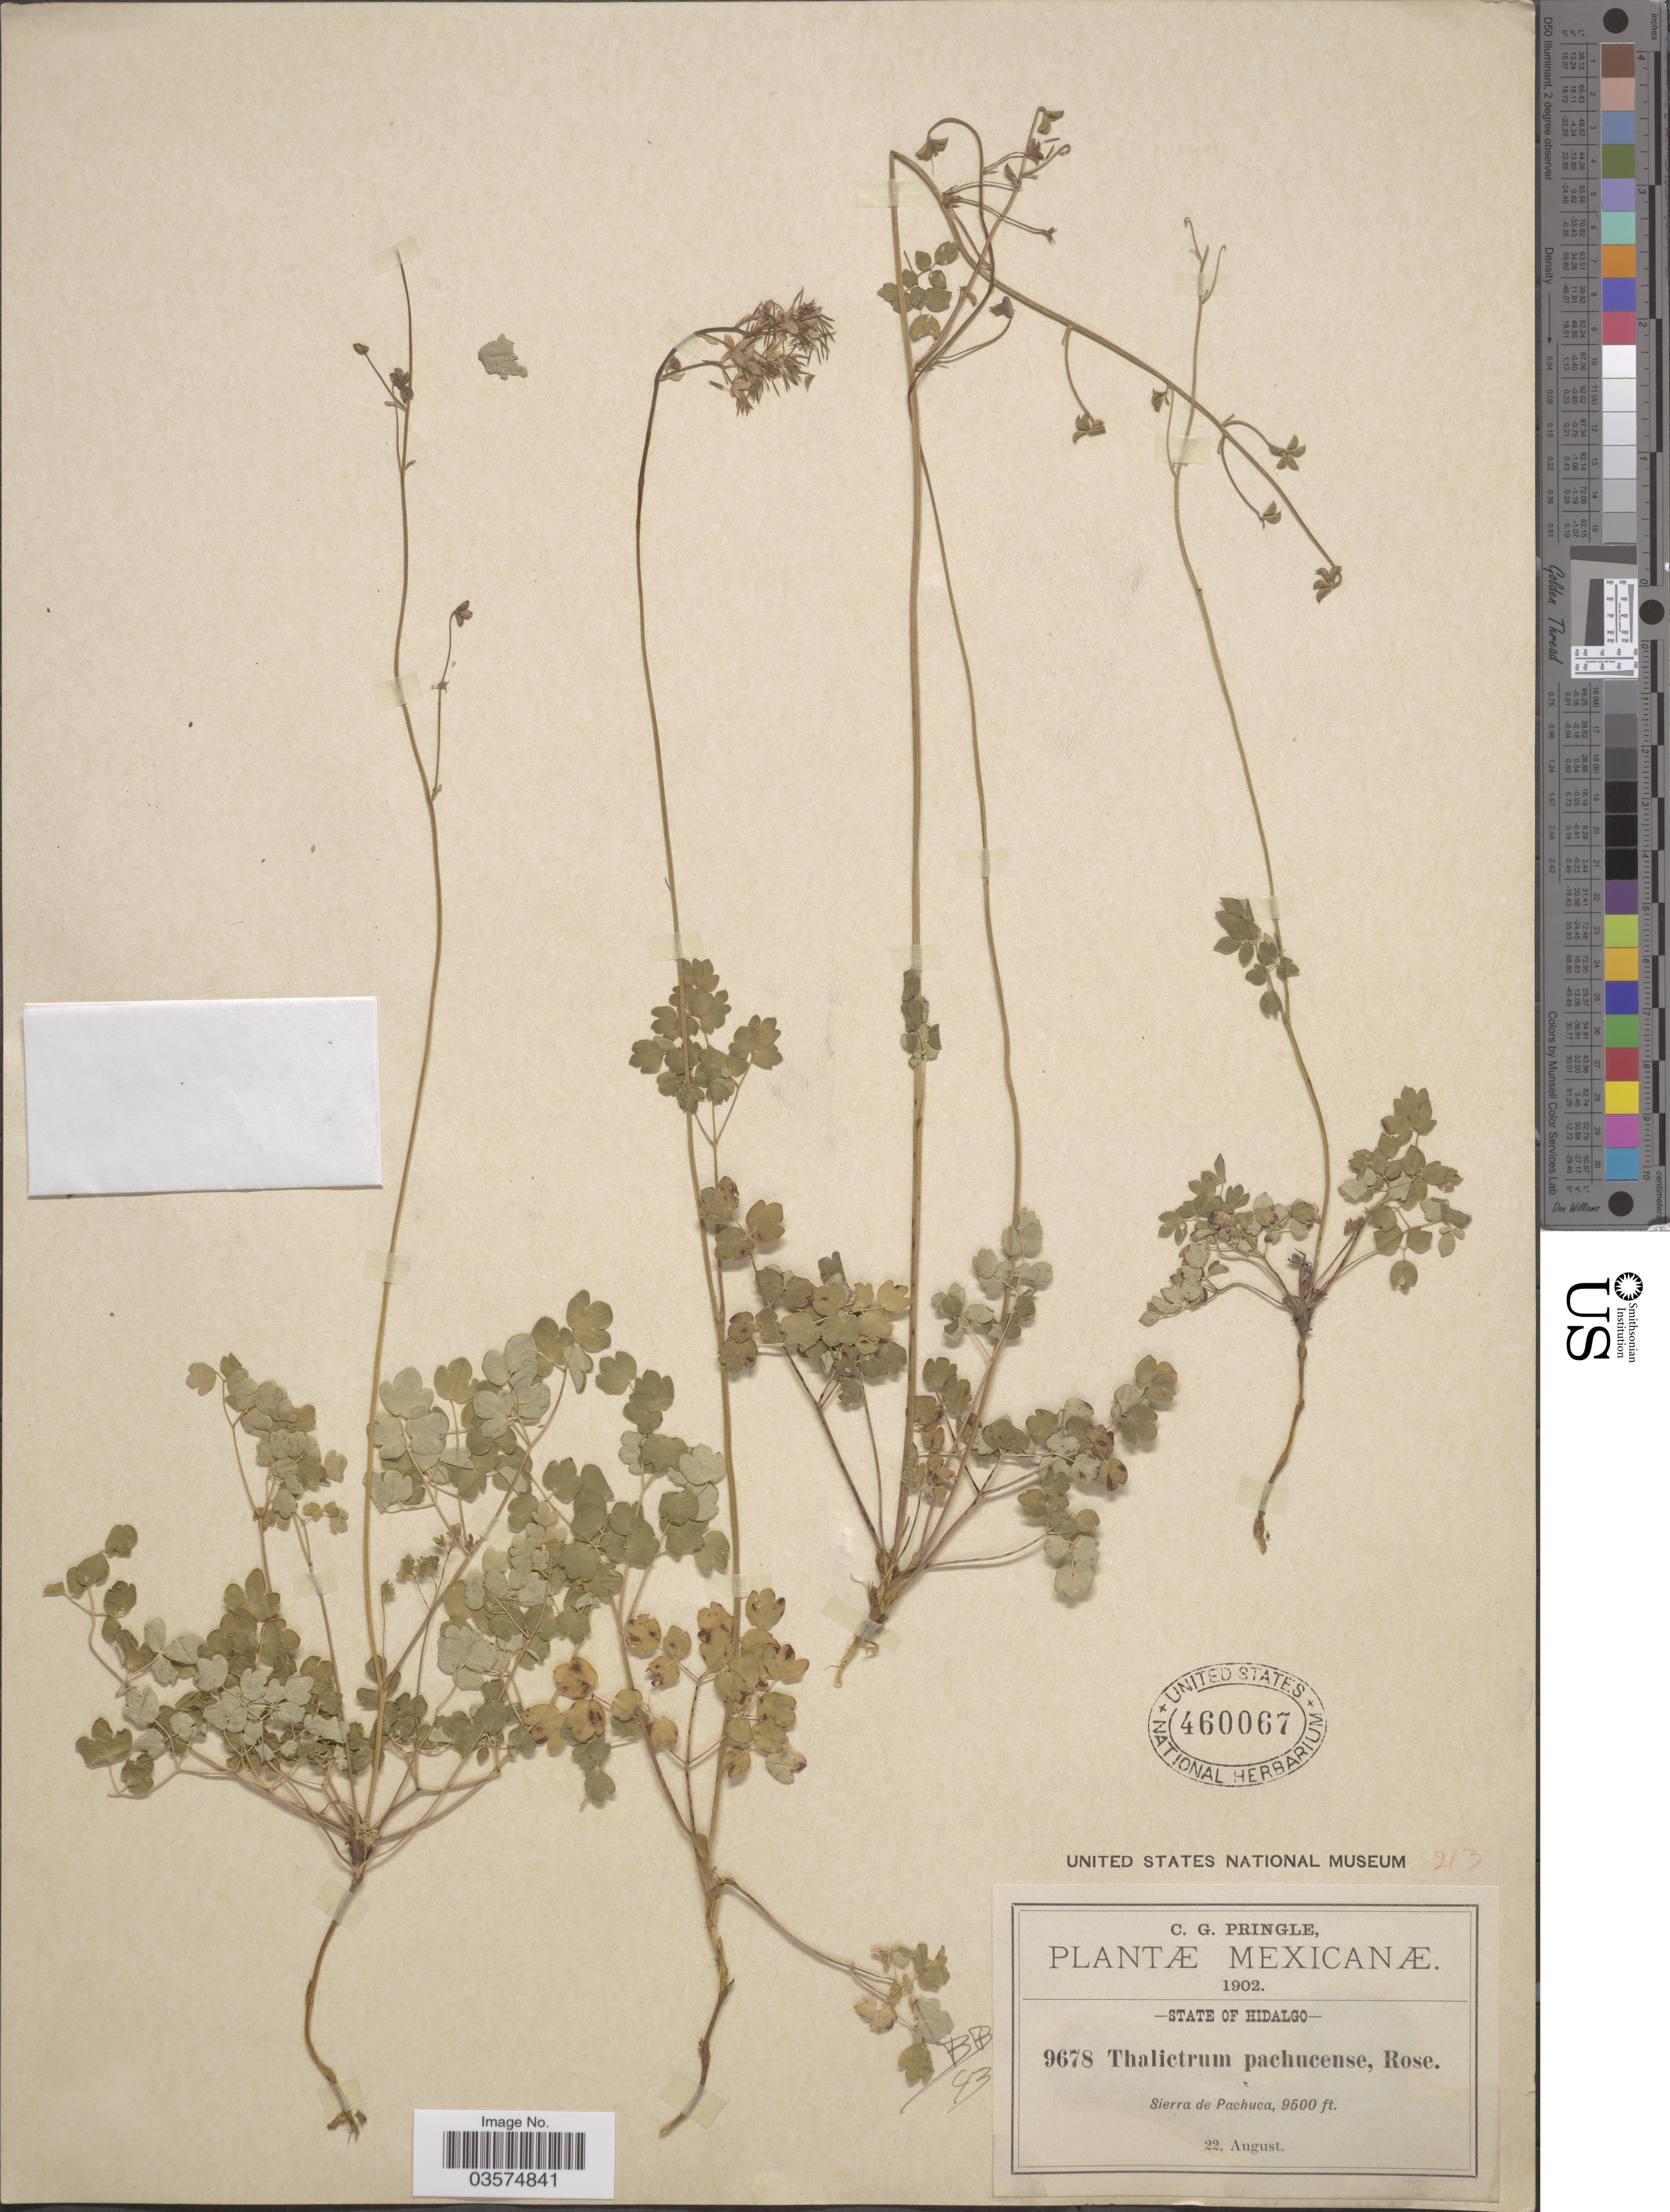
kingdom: Plantae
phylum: Tracheophyta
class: Magnoliopsida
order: Ranunculales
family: Ranunculaceae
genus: Thalictrum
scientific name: Thalictrum pachucense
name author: Rose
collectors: C. G. Pringle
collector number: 9678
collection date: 1902-08-22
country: Mexico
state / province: Hidalgo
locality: Sierra de Pachuca.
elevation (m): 2896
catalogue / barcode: US 460067